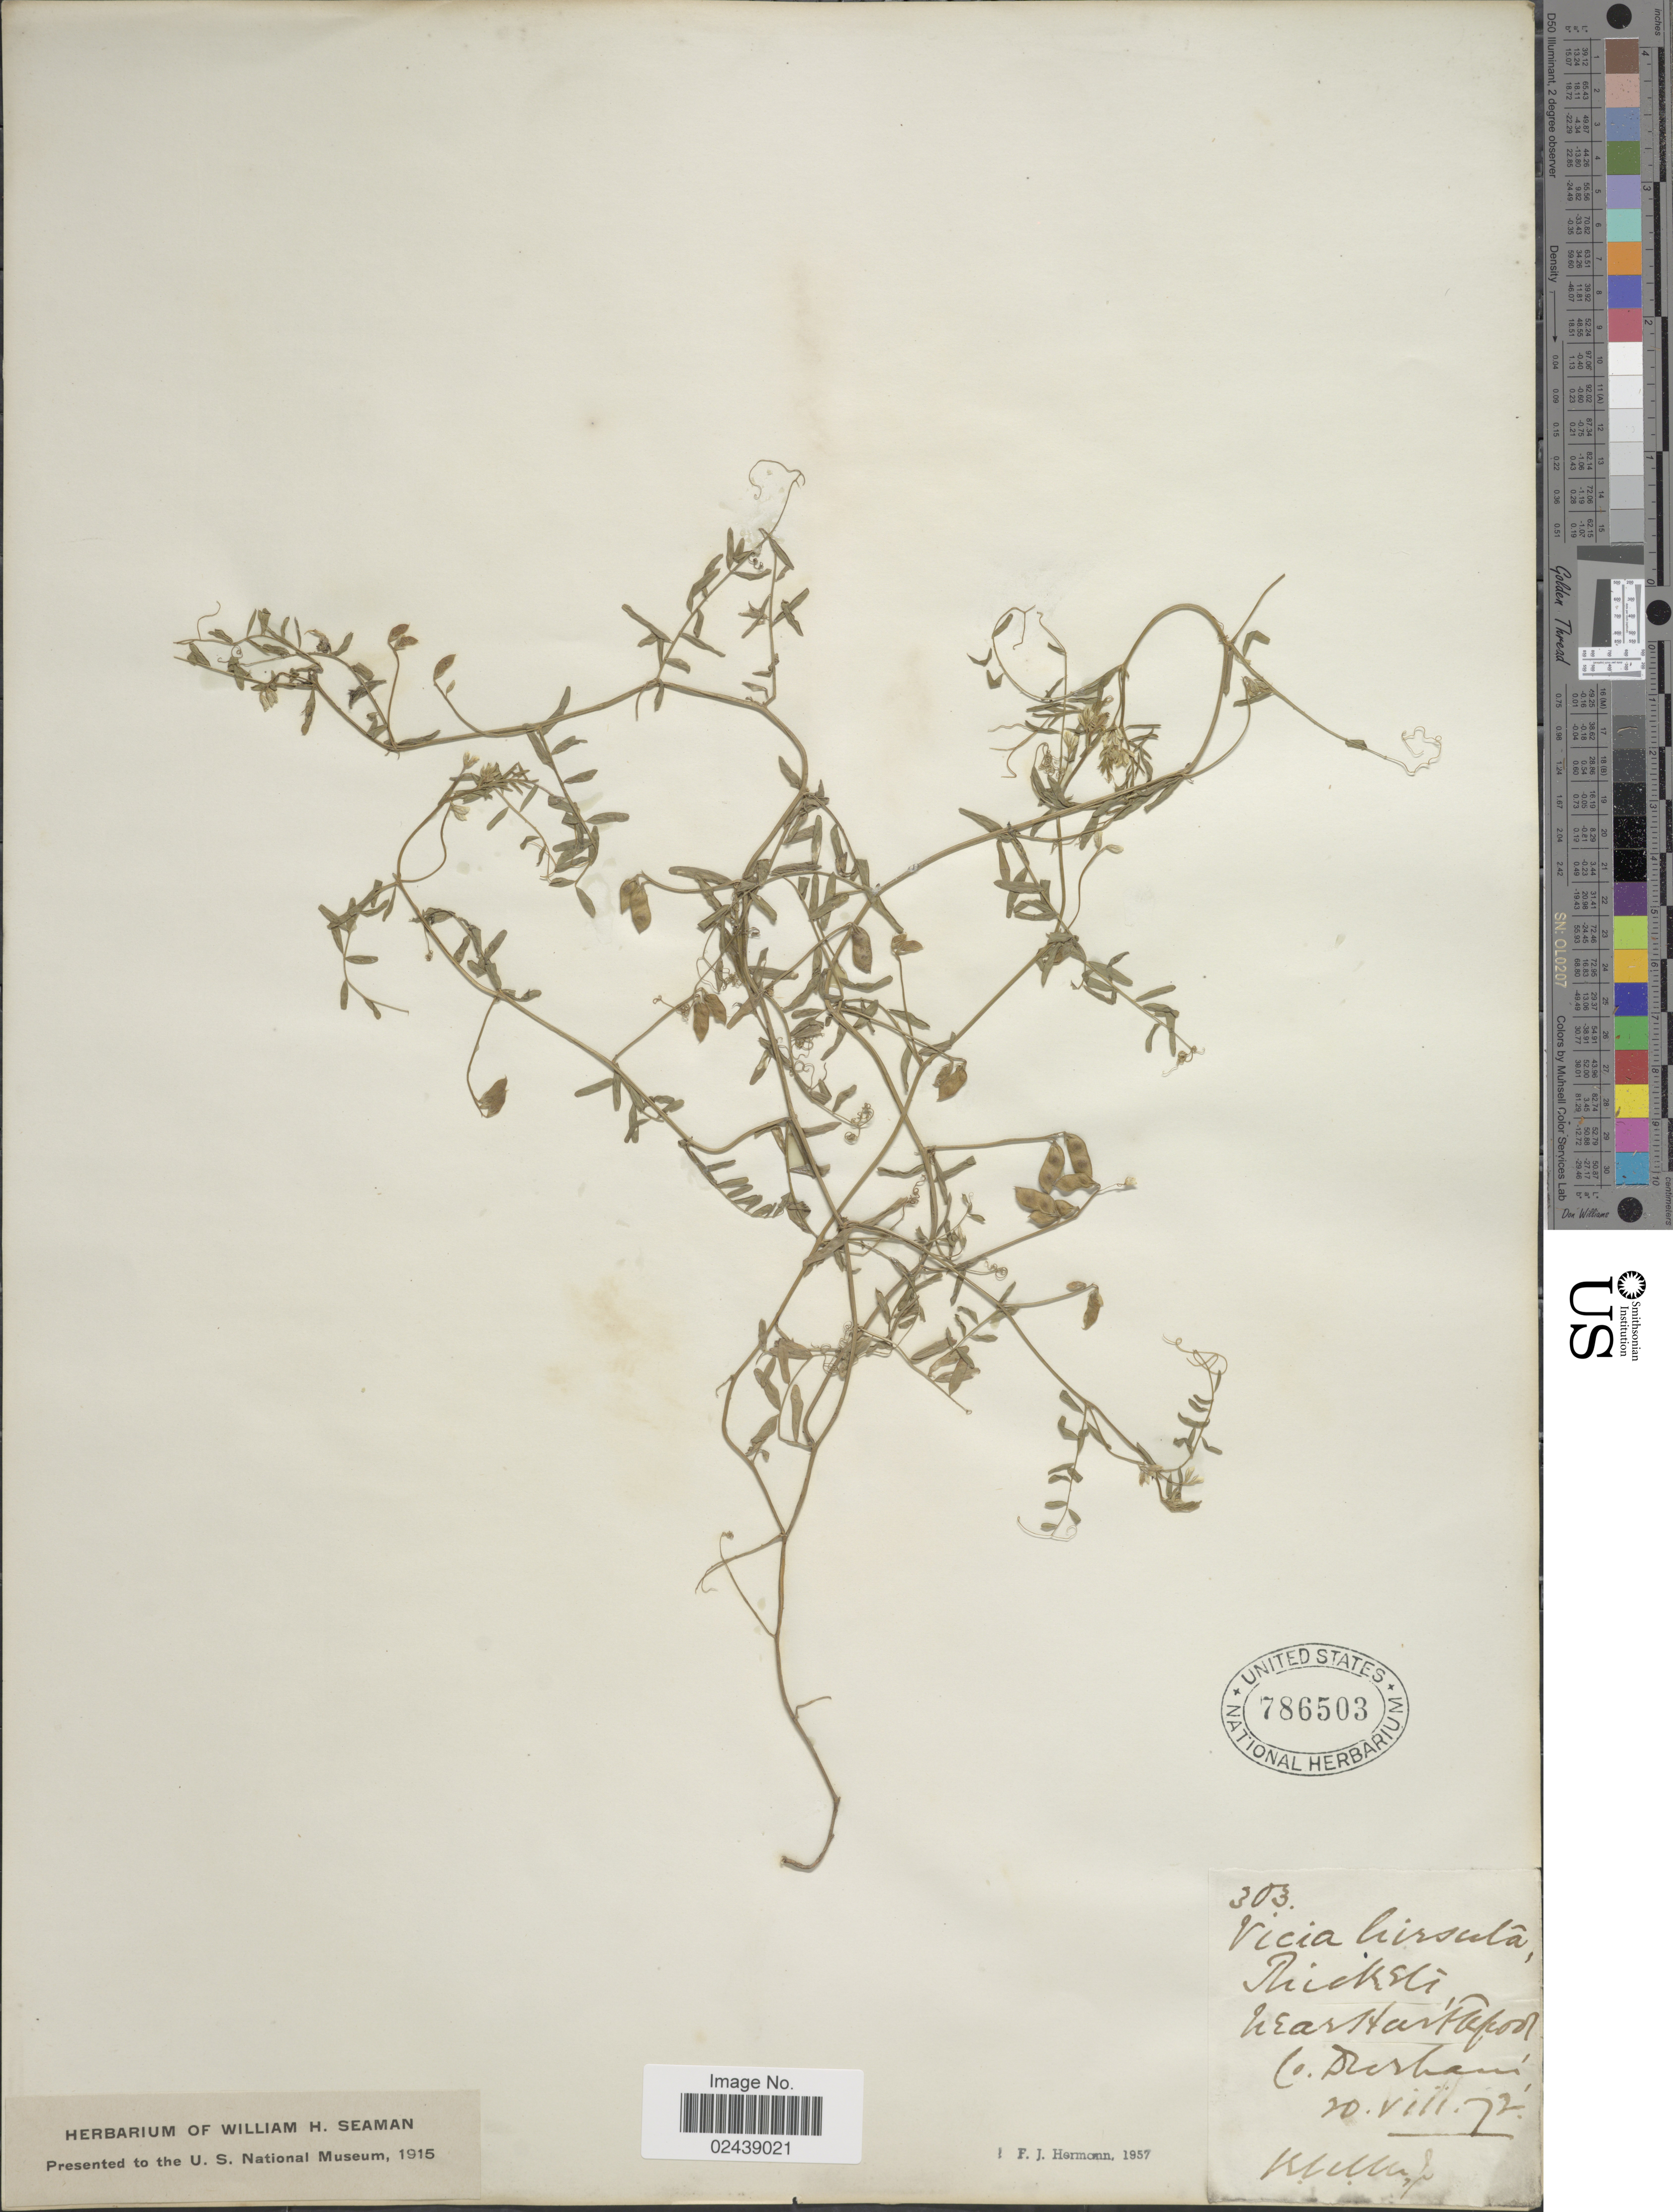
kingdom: Plantae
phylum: Tracheophyta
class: Magnoliopsida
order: Fabales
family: Fabaceae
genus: Vicia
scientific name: Vicia hirsuta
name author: (L.) A. Gray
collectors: Kleller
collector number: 303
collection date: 1872-08-20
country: United Kingdom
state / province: England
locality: near Hampton [Hartapool?] Co. Durham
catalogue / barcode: US 786503